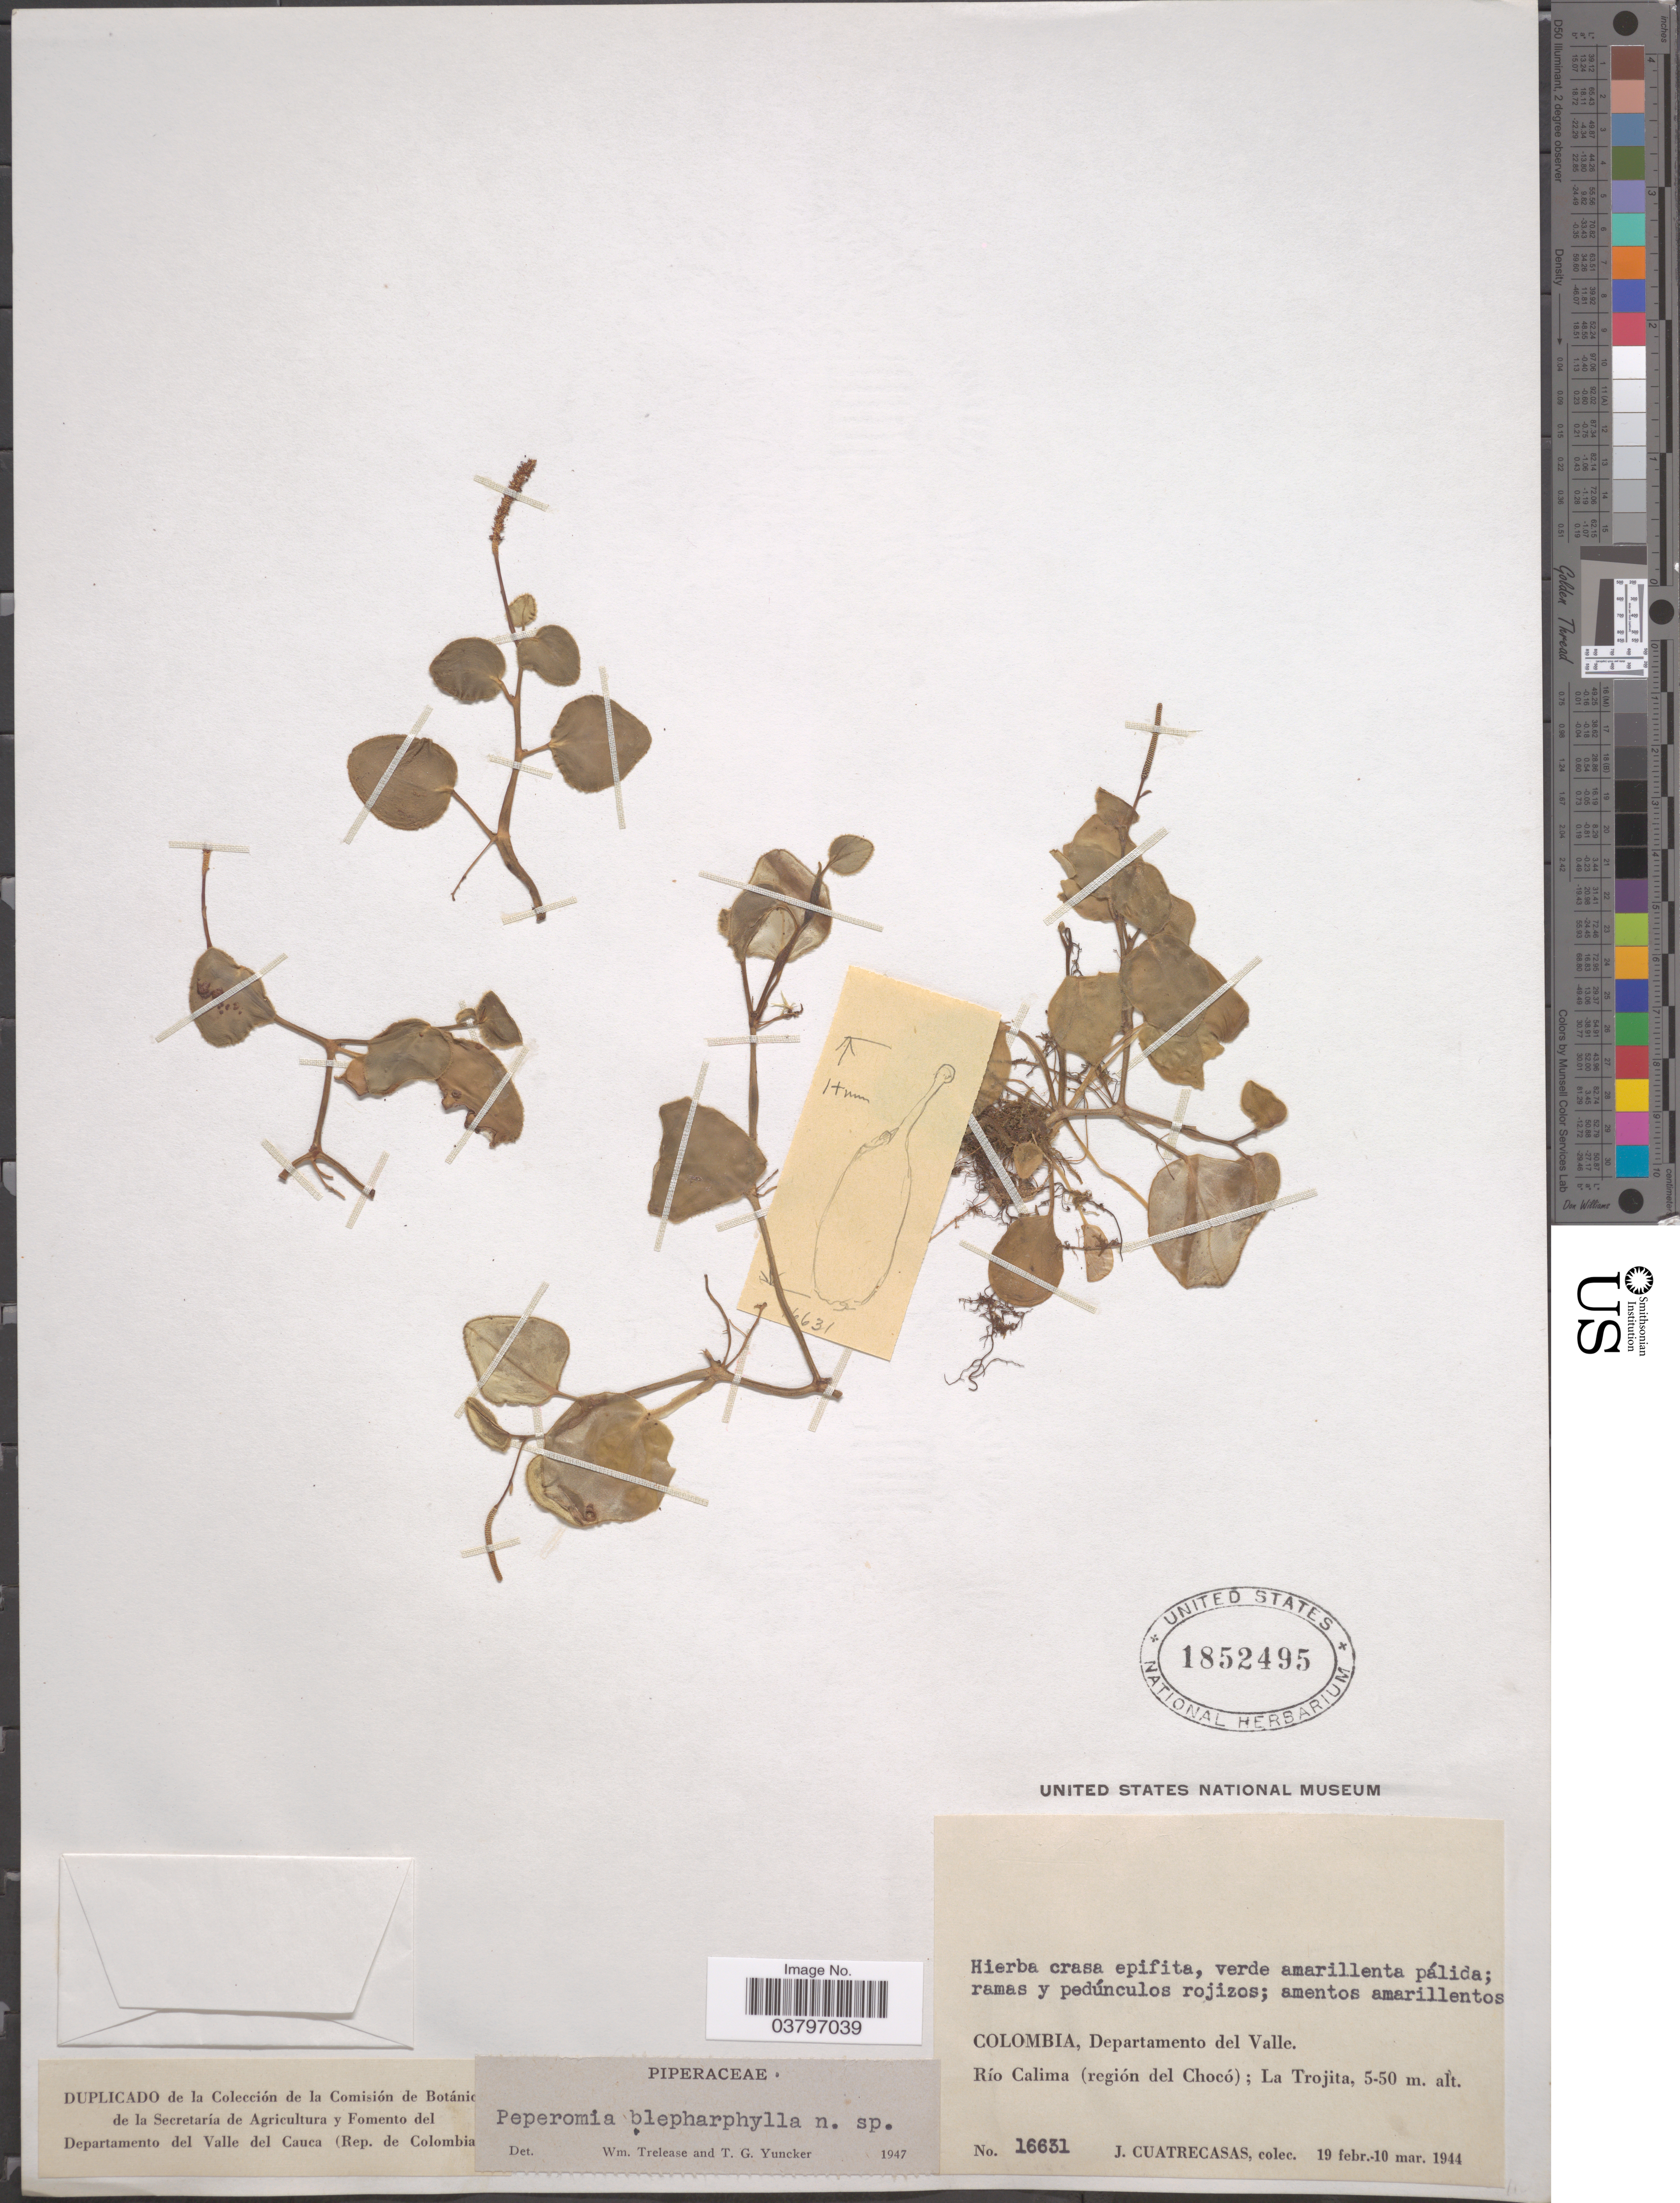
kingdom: Plantae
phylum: Tracheophyta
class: Magnoliopsida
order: Piperales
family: Piperaceae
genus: Peperomia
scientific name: Peperomia ciliaris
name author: C. DC.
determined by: Jiménez, José Estaban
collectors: J. Cuatrecasas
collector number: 16631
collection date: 1944-02-19/1944-03-10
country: Colombia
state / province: Valle del Cauca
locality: Departamento del Valle. Río Calima (región del Chocó); La Trojita.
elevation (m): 5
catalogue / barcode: US 1852495